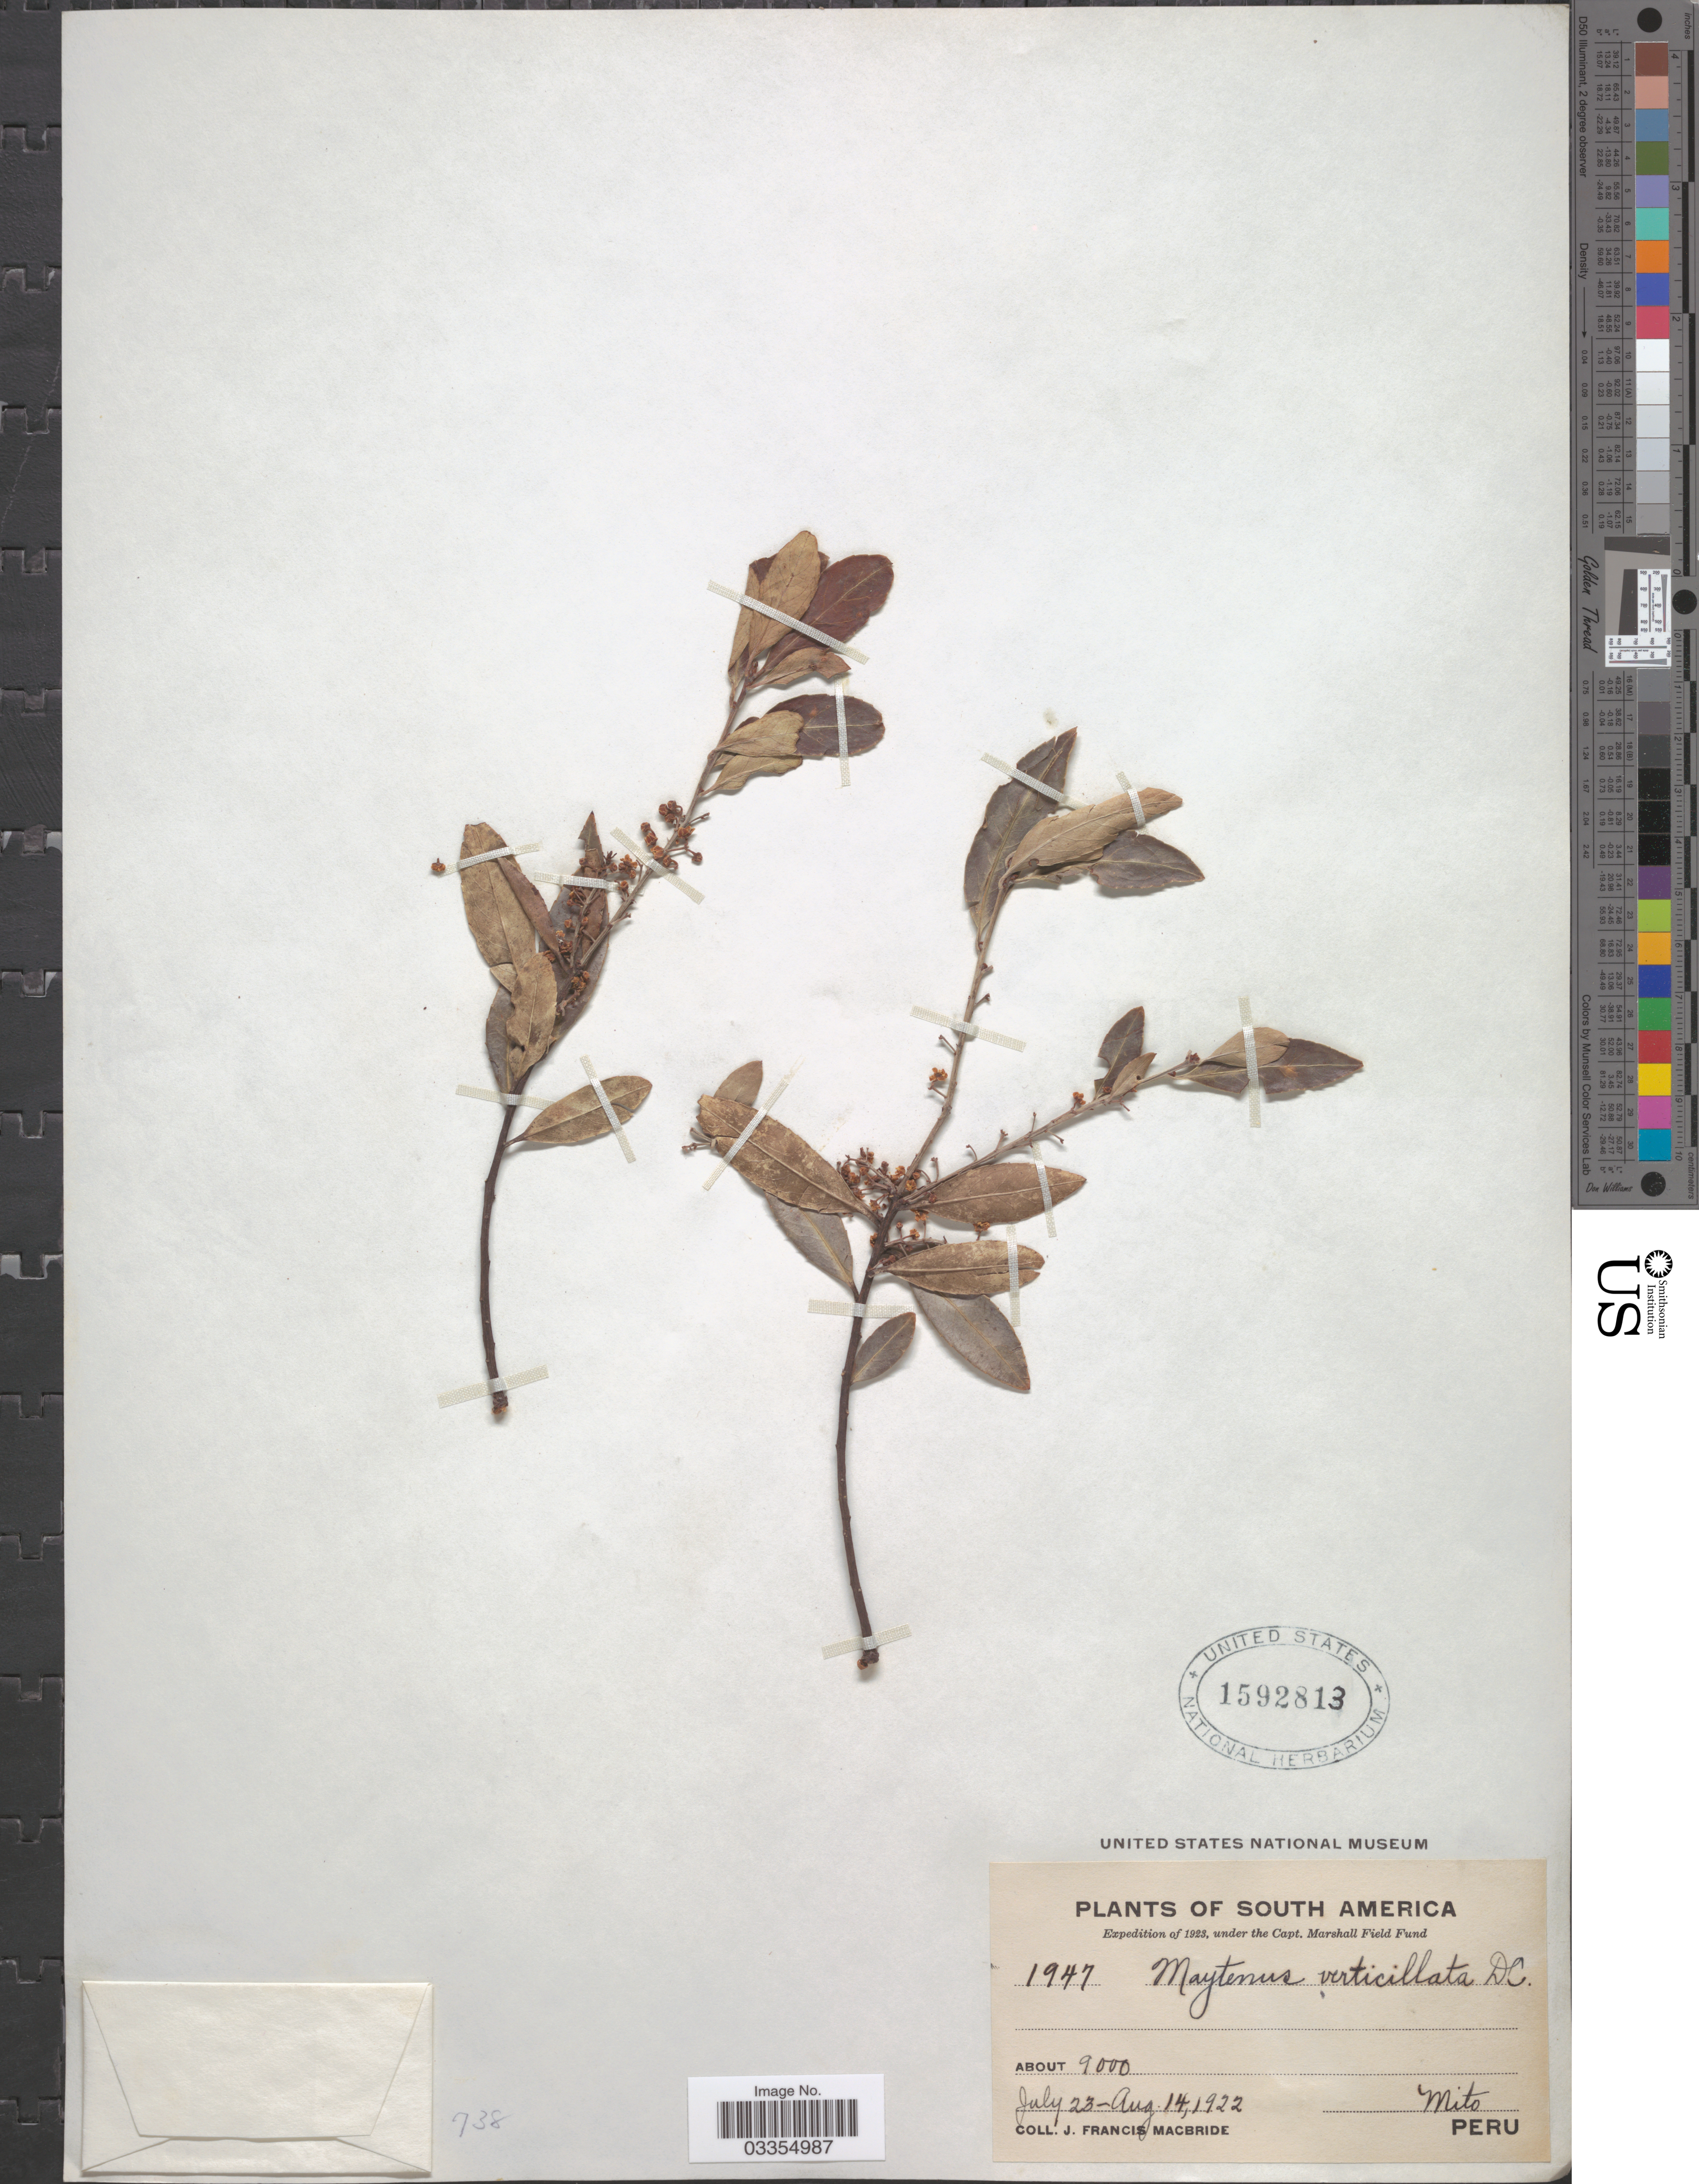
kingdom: Plantae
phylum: Tracheophyta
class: Magnoliopsida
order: Celastrales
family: Celastraceae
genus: Maytenus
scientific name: Maytenus verticillata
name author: (Ruiz & Pav.) DC.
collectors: J. F. Macbride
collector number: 1947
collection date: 1922-07-23/1922-08-14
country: Peru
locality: Mito.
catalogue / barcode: US 1592813